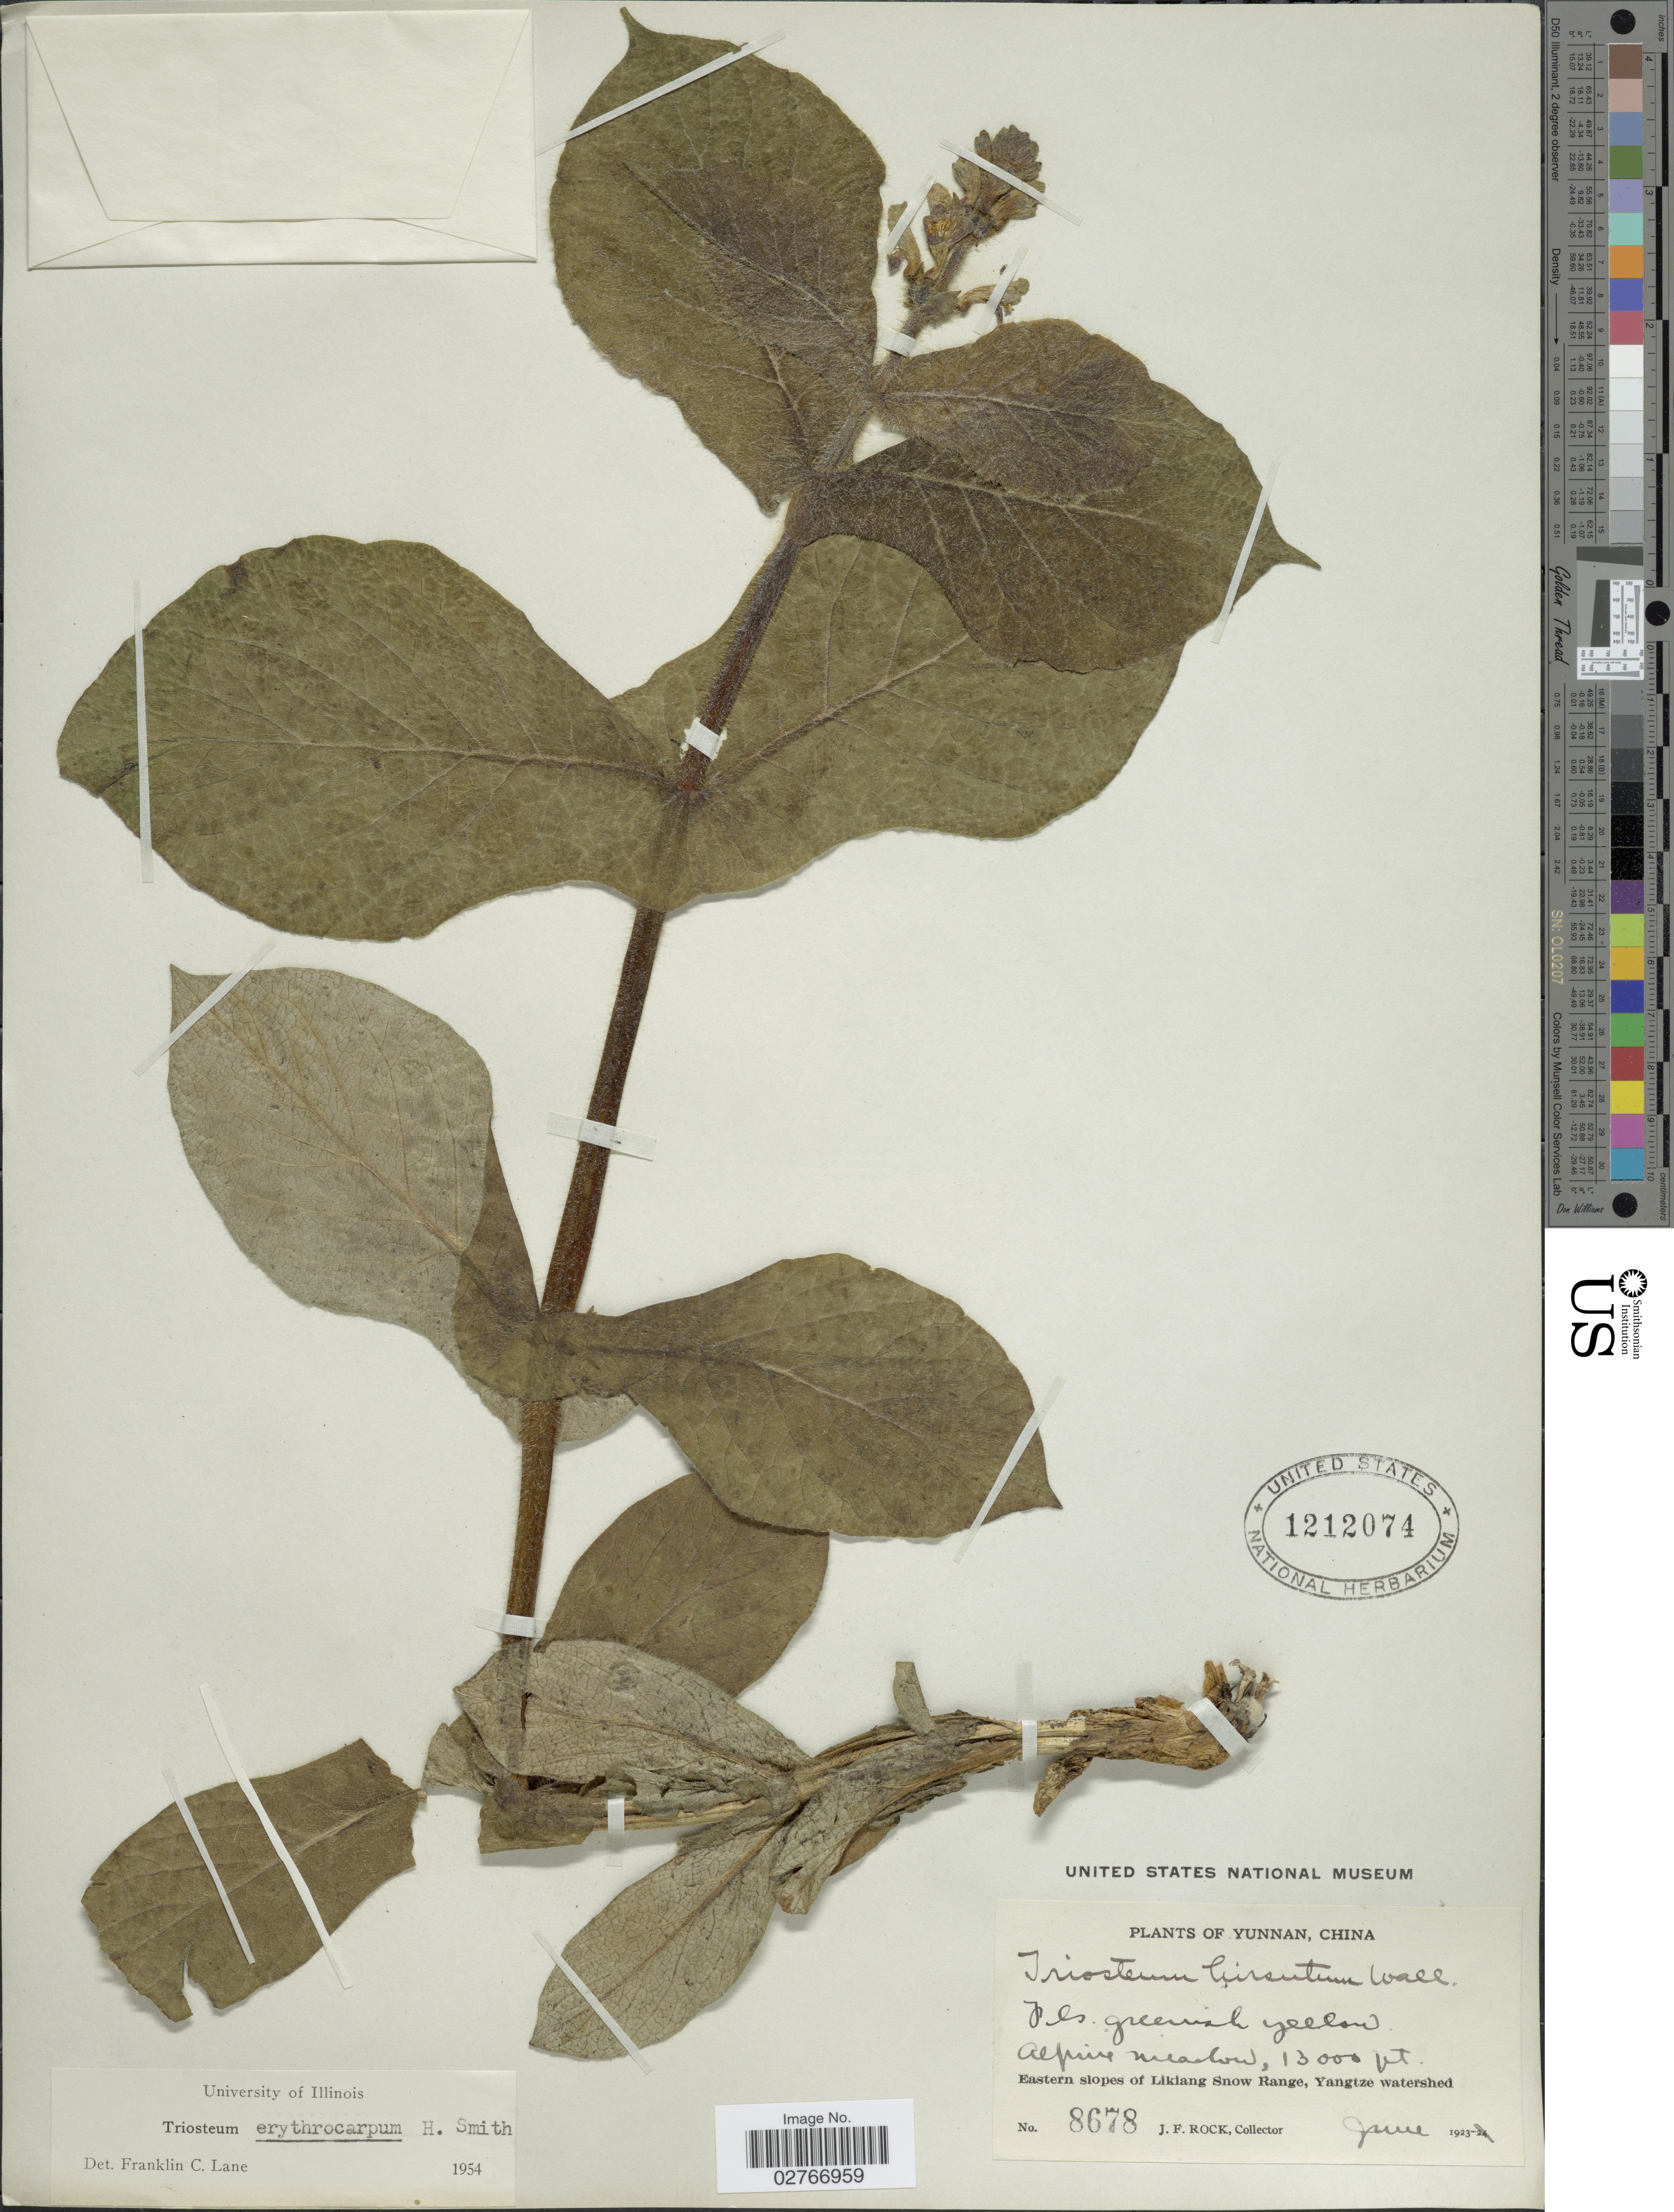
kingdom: Plantae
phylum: Tracheophyta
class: Magnoliopsida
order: Dipsacales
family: Caprifoliaceae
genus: Triosteum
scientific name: Triosteum erythrocarpum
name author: Harry Sm.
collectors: J. Rock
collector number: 8678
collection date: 1923-06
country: China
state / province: Yunnan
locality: Eastern slopes of Likiang Snow Range, Yangtze watershed.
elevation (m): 3962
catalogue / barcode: US 1212074